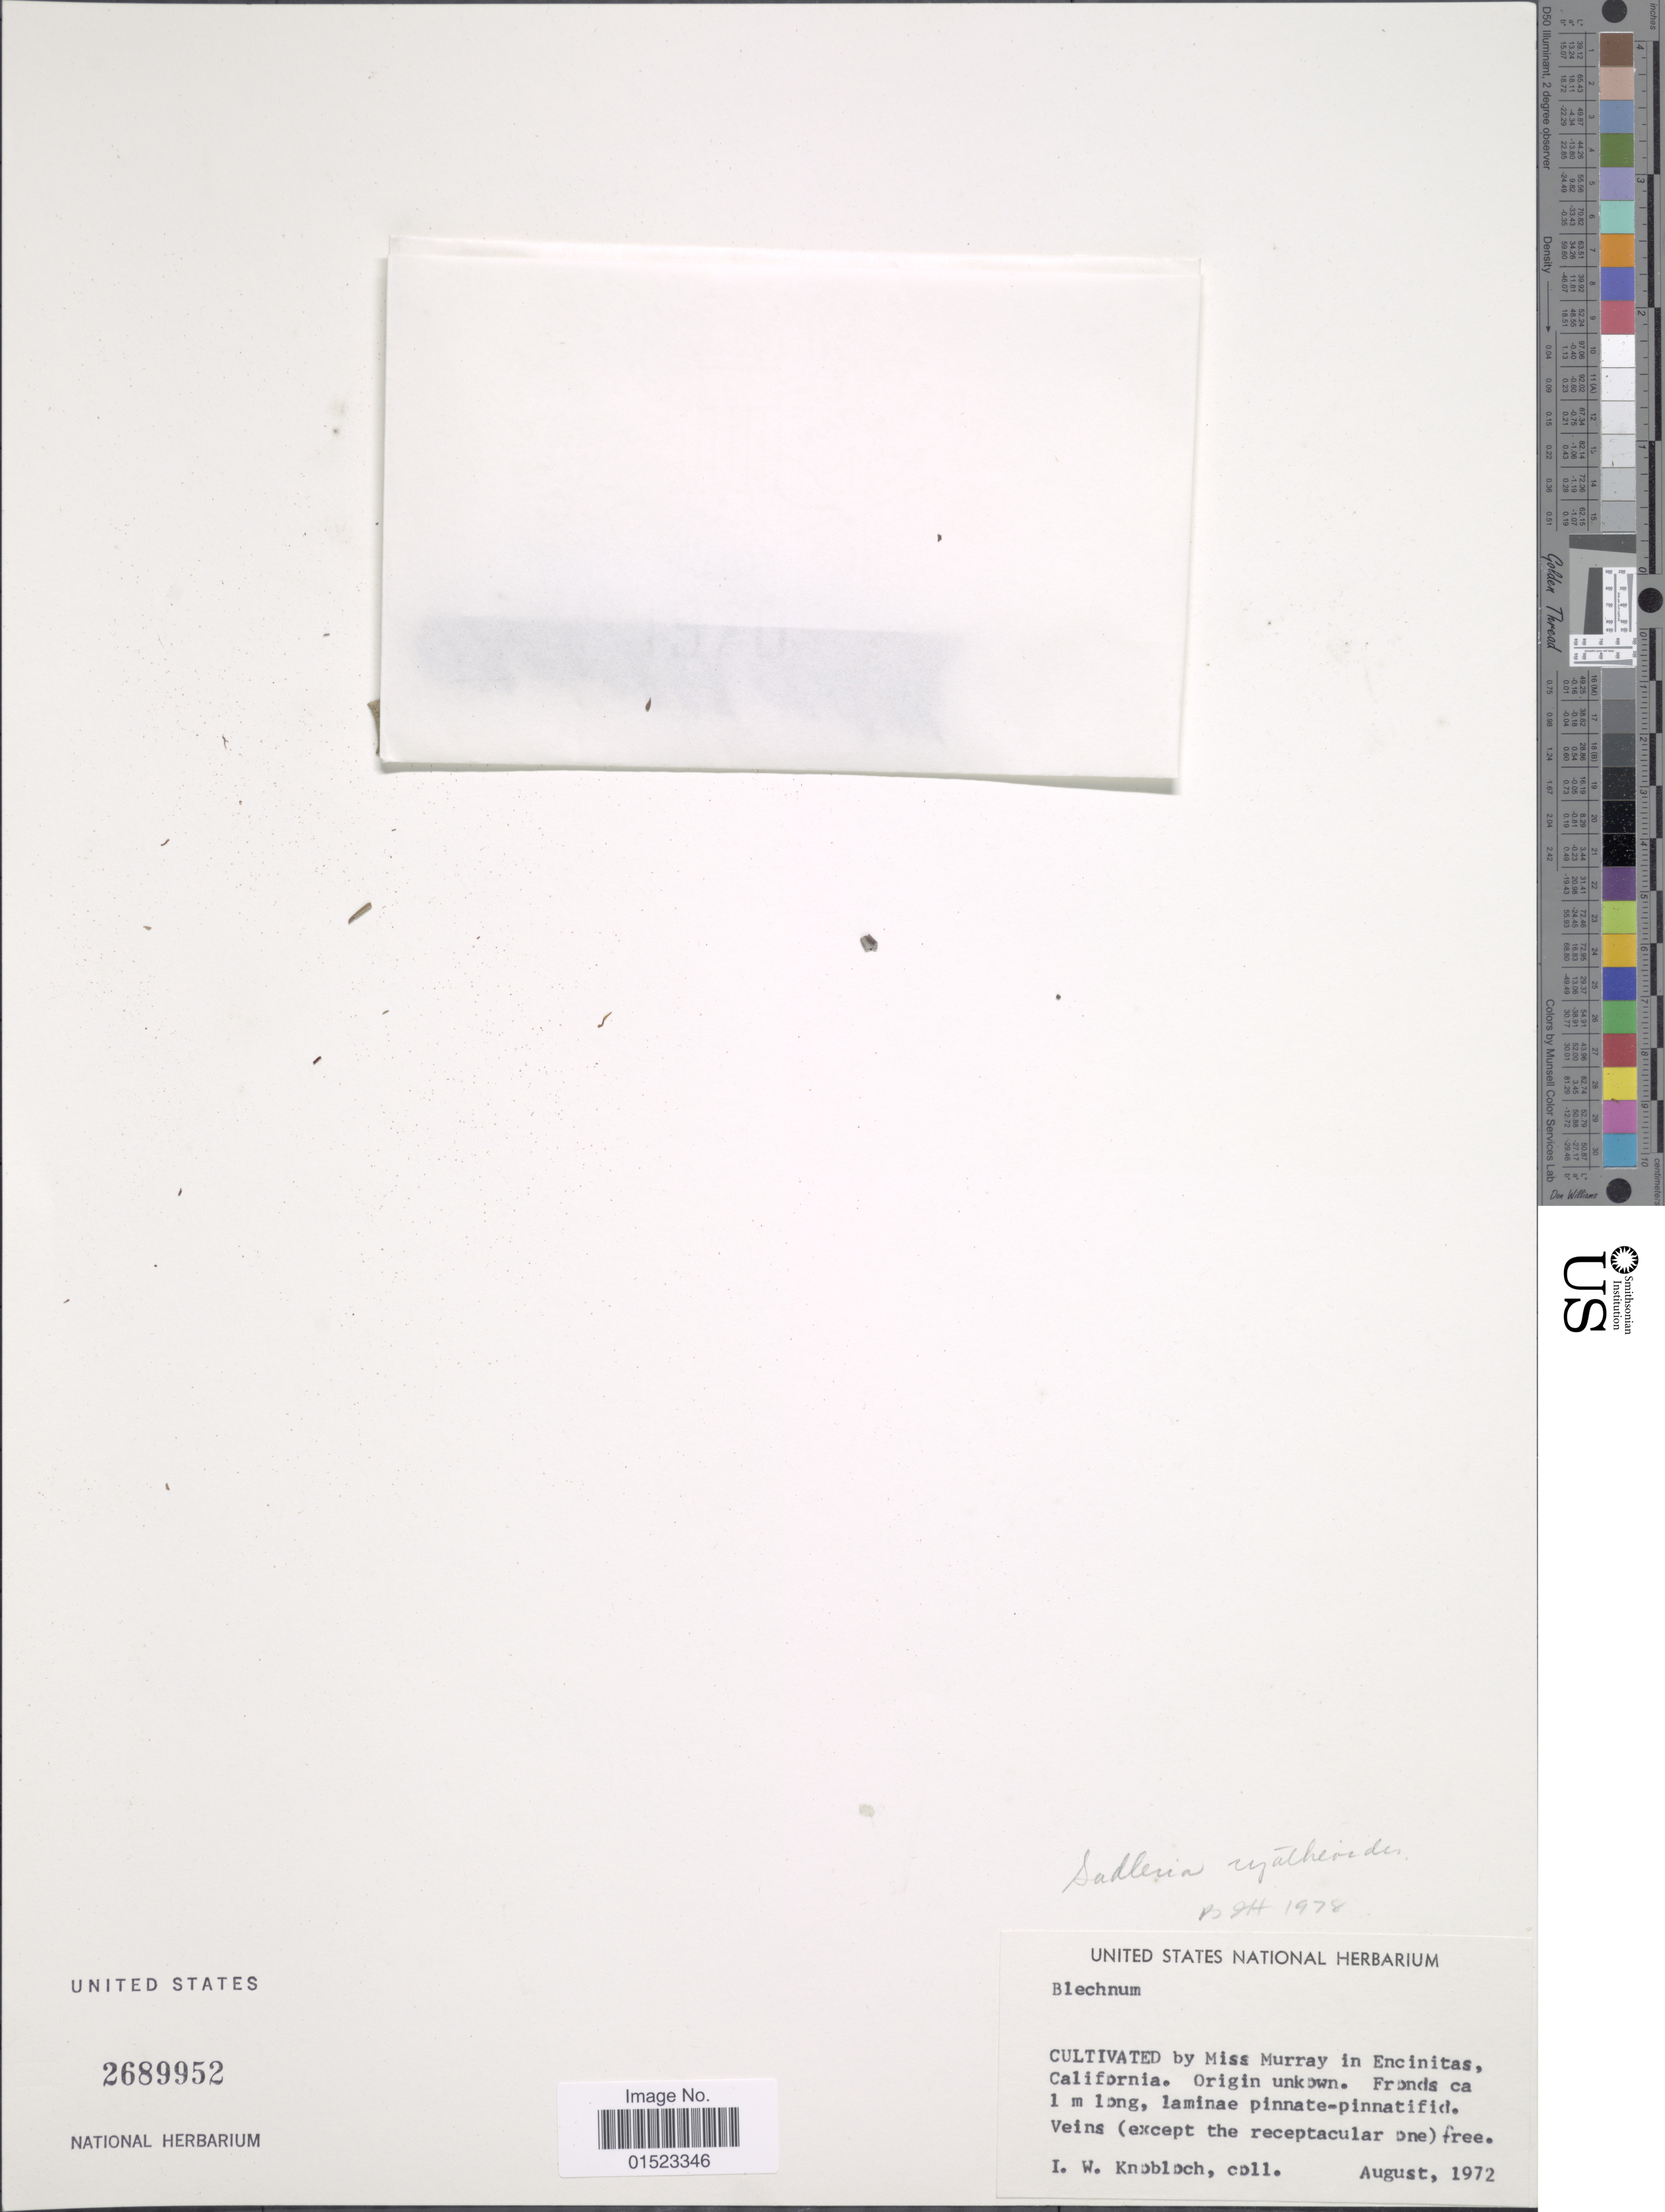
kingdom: Plantae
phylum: Tracheophyta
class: Polypodiopsida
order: Polypodiales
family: Blechnaceae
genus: Sadleria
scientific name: Sadleria cyatheoides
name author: Kaulf.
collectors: I. W. Knobloch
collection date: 1972-08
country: United States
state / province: California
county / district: San Diego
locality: Cultivated by Miss Murray in Encinitas California, Origin unkown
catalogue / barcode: US 2689952